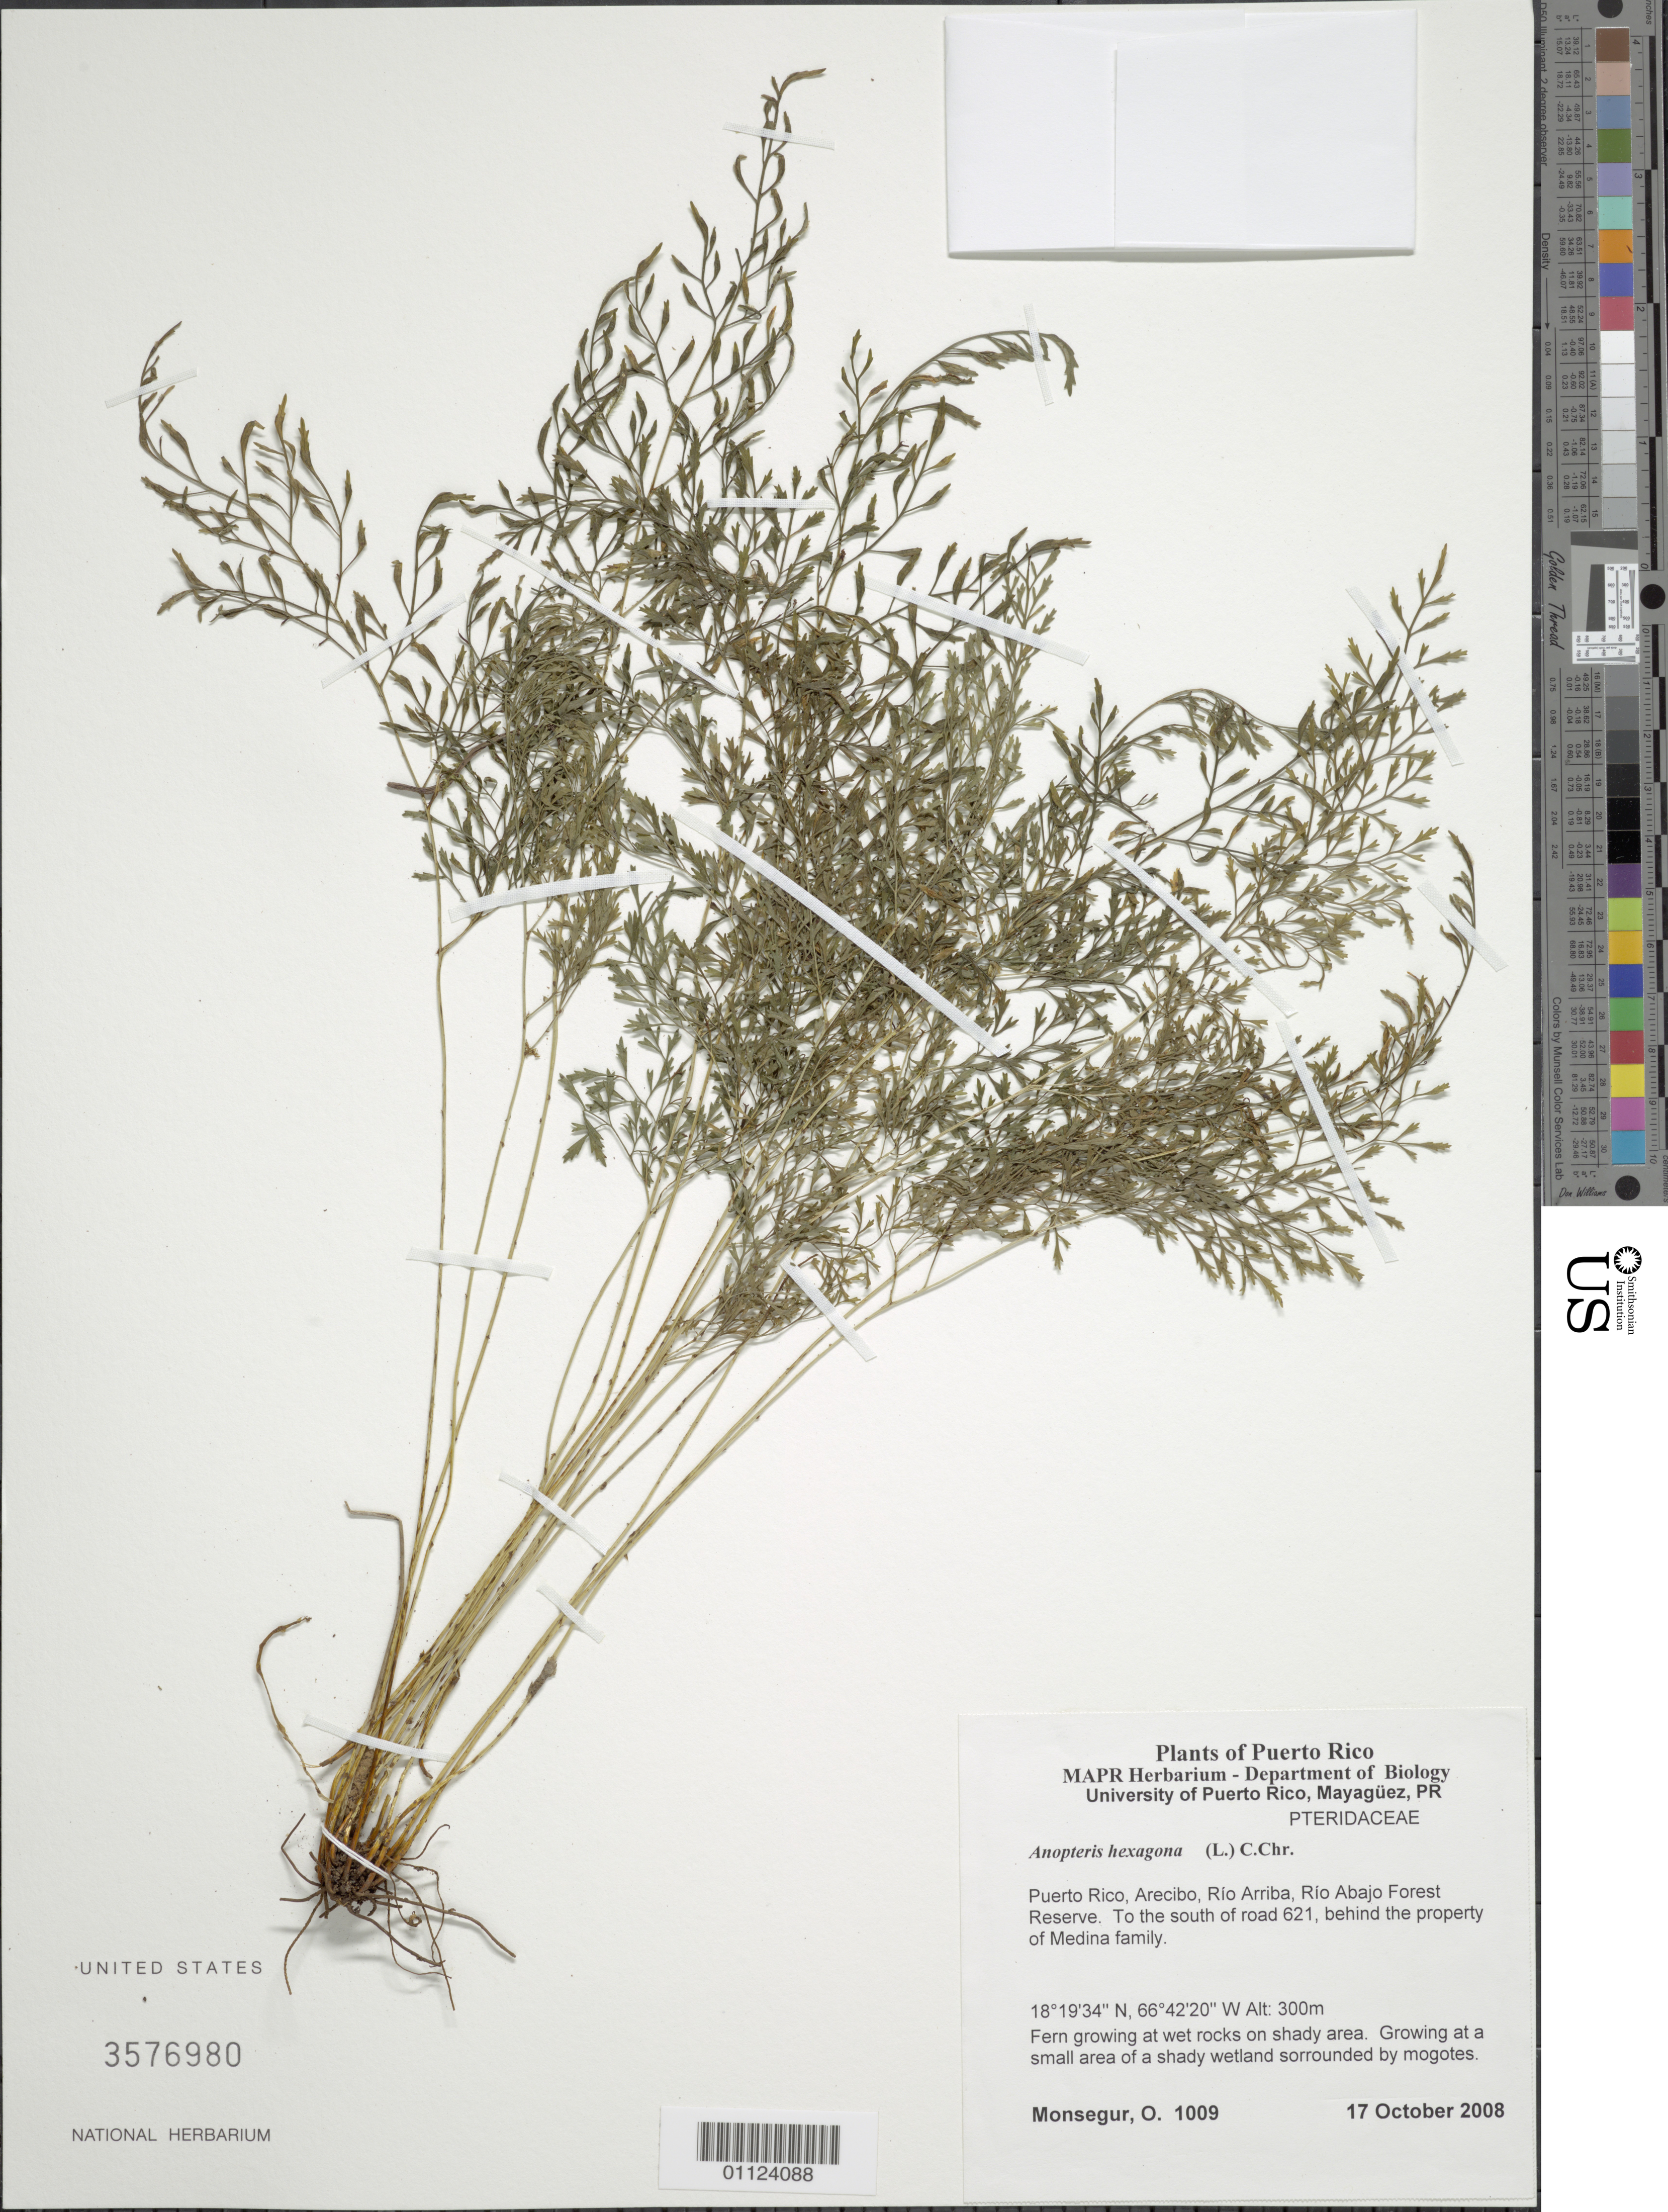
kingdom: Plantae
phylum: Tracheophyta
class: Polypodiopsida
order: Polypodiales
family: Pteridaceae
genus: Pteris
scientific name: Pteris hexagona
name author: (L.) Proctor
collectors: O. Monsegur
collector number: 1009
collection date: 2008-10-17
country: Puerto Rico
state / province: Arecibo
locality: Río Arriba, Río Abajo Forest Reserve; to the S of Road 621, behind the property of Medina family.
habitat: Growing at wet rocks on shady area. Growing at a small area of a shady wetland surrounded by mogotes.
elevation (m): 300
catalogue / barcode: US 3576980